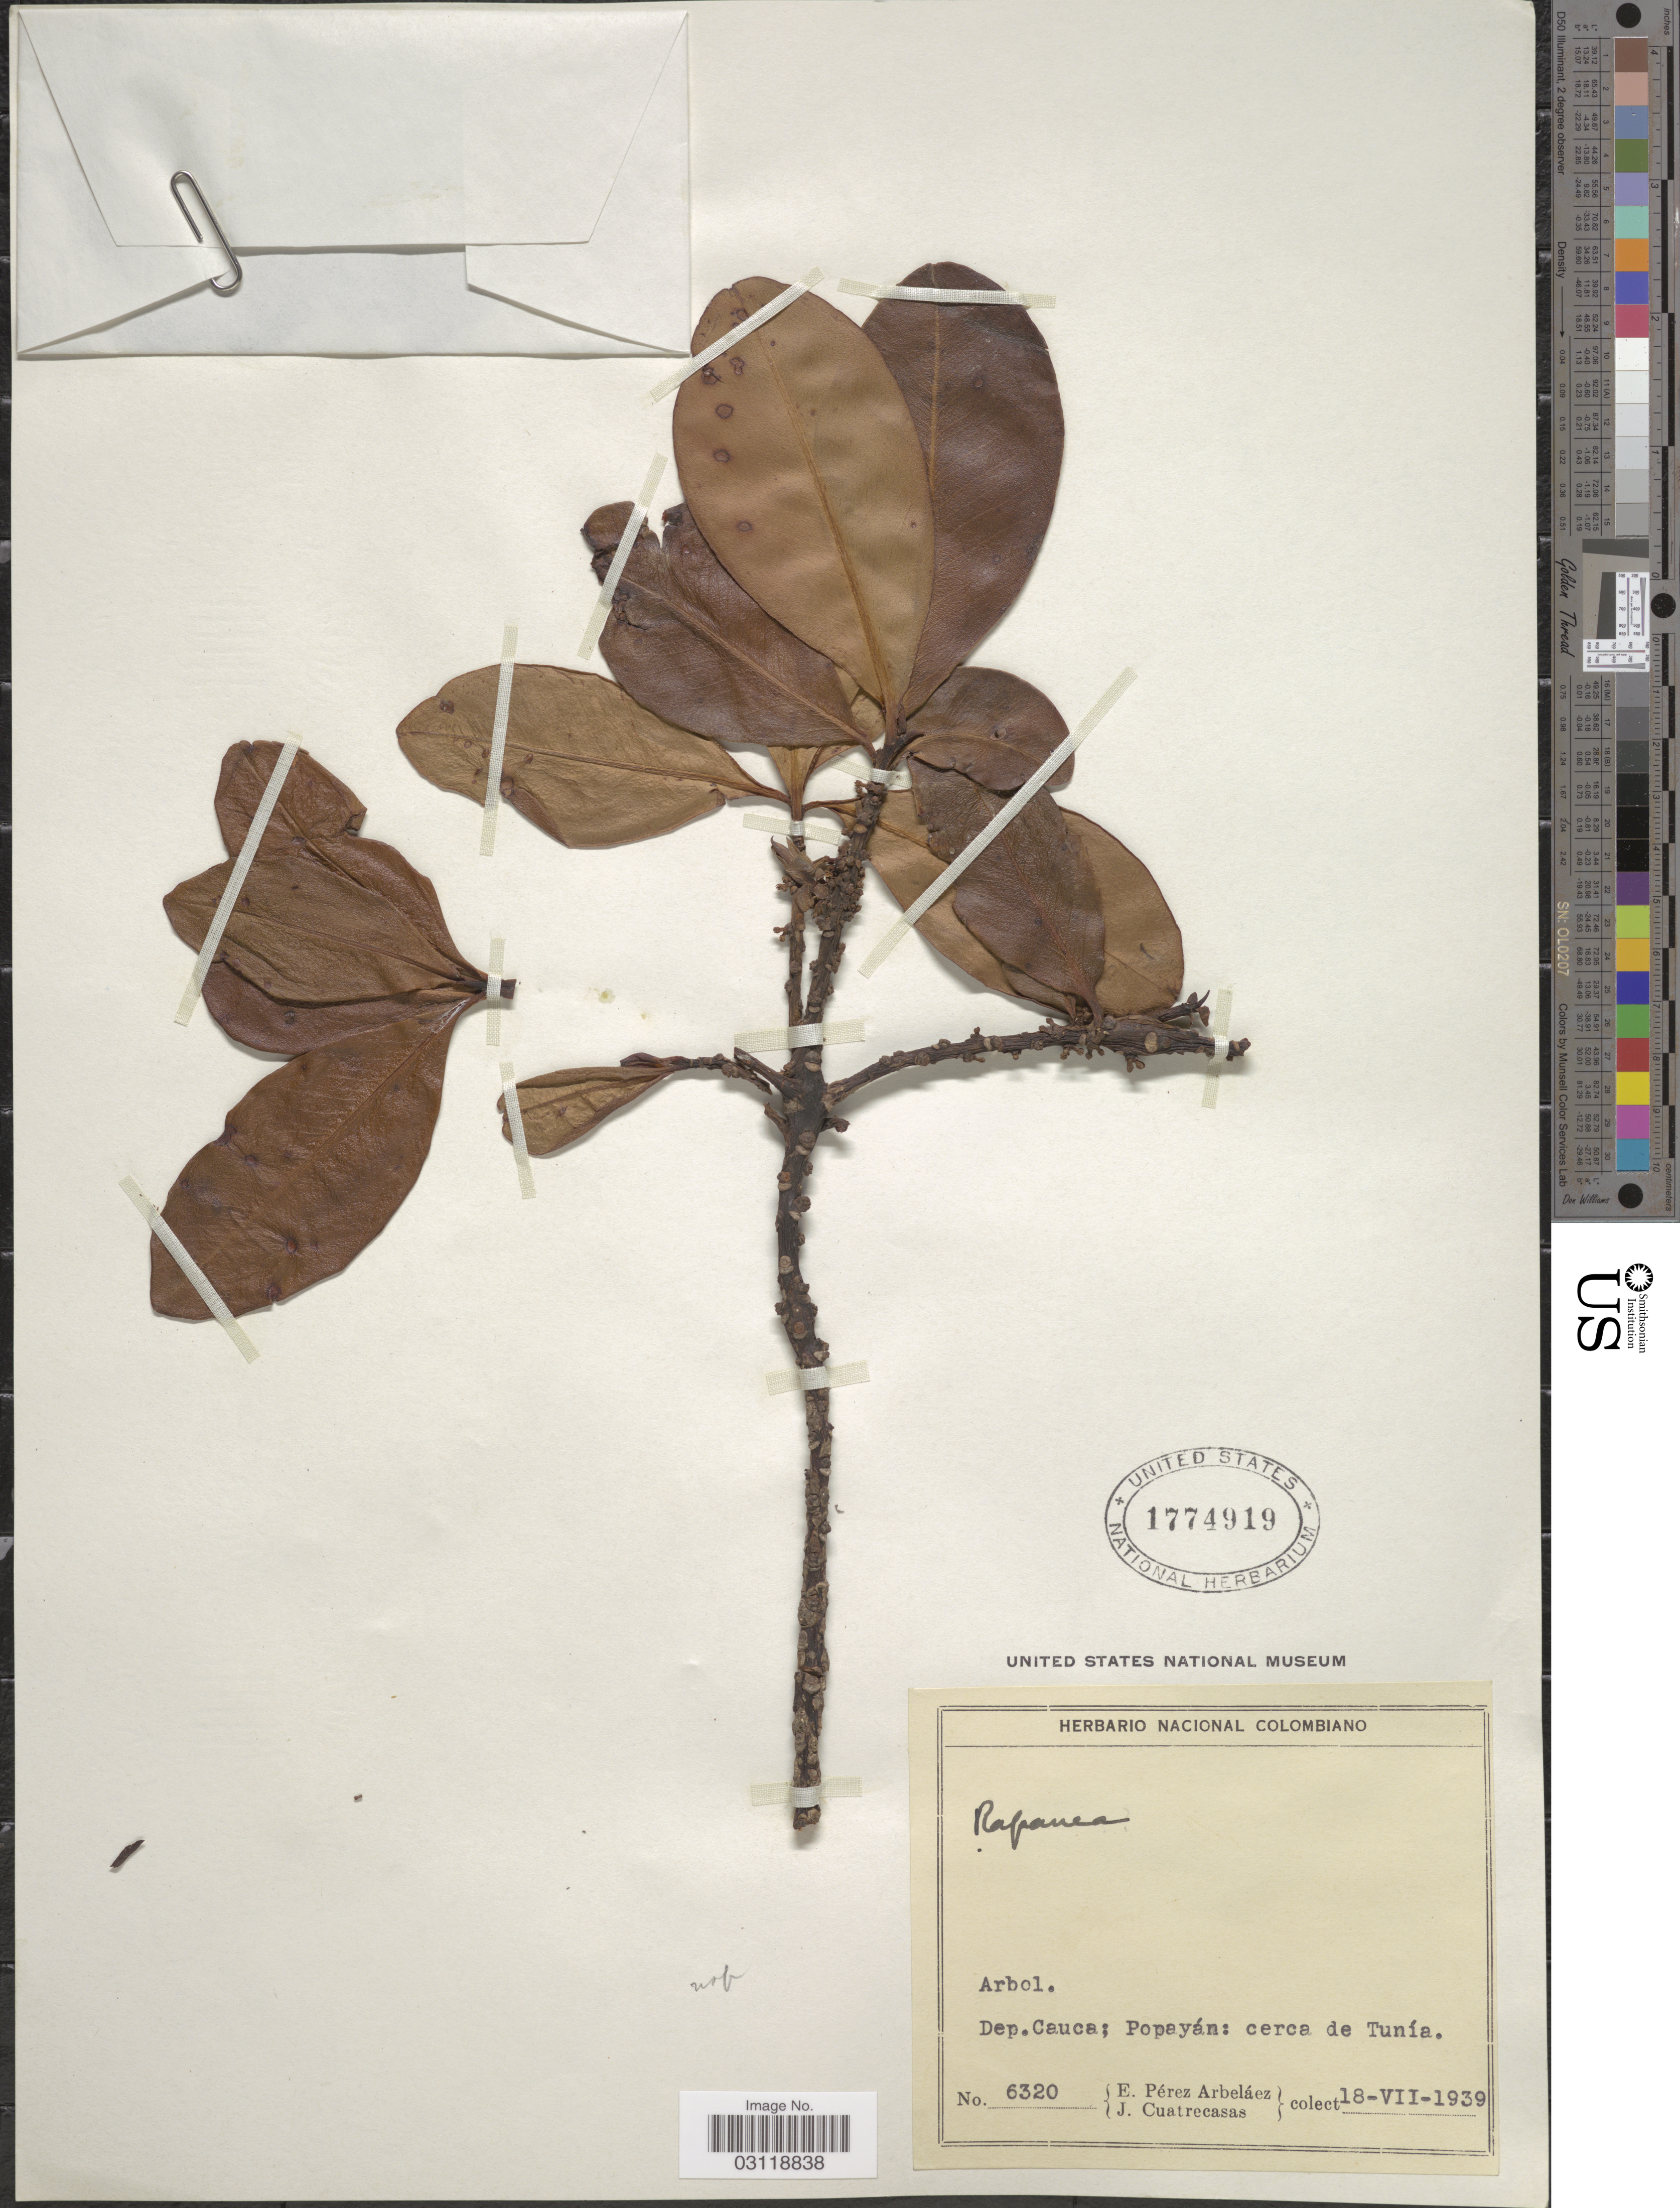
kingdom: Plantae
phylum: Tracheophyta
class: Magnoliopsida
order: Ericales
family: Primulaceae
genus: Rapanea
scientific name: Rapanea sp.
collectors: E. Pérez Arbeláez & J. Cuatrecasas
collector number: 6320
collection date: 1939-07-18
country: Colombia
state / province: Cauca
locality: Dep. Cauca: Popayán: cerca de Tunía.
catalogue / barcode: US 1774919